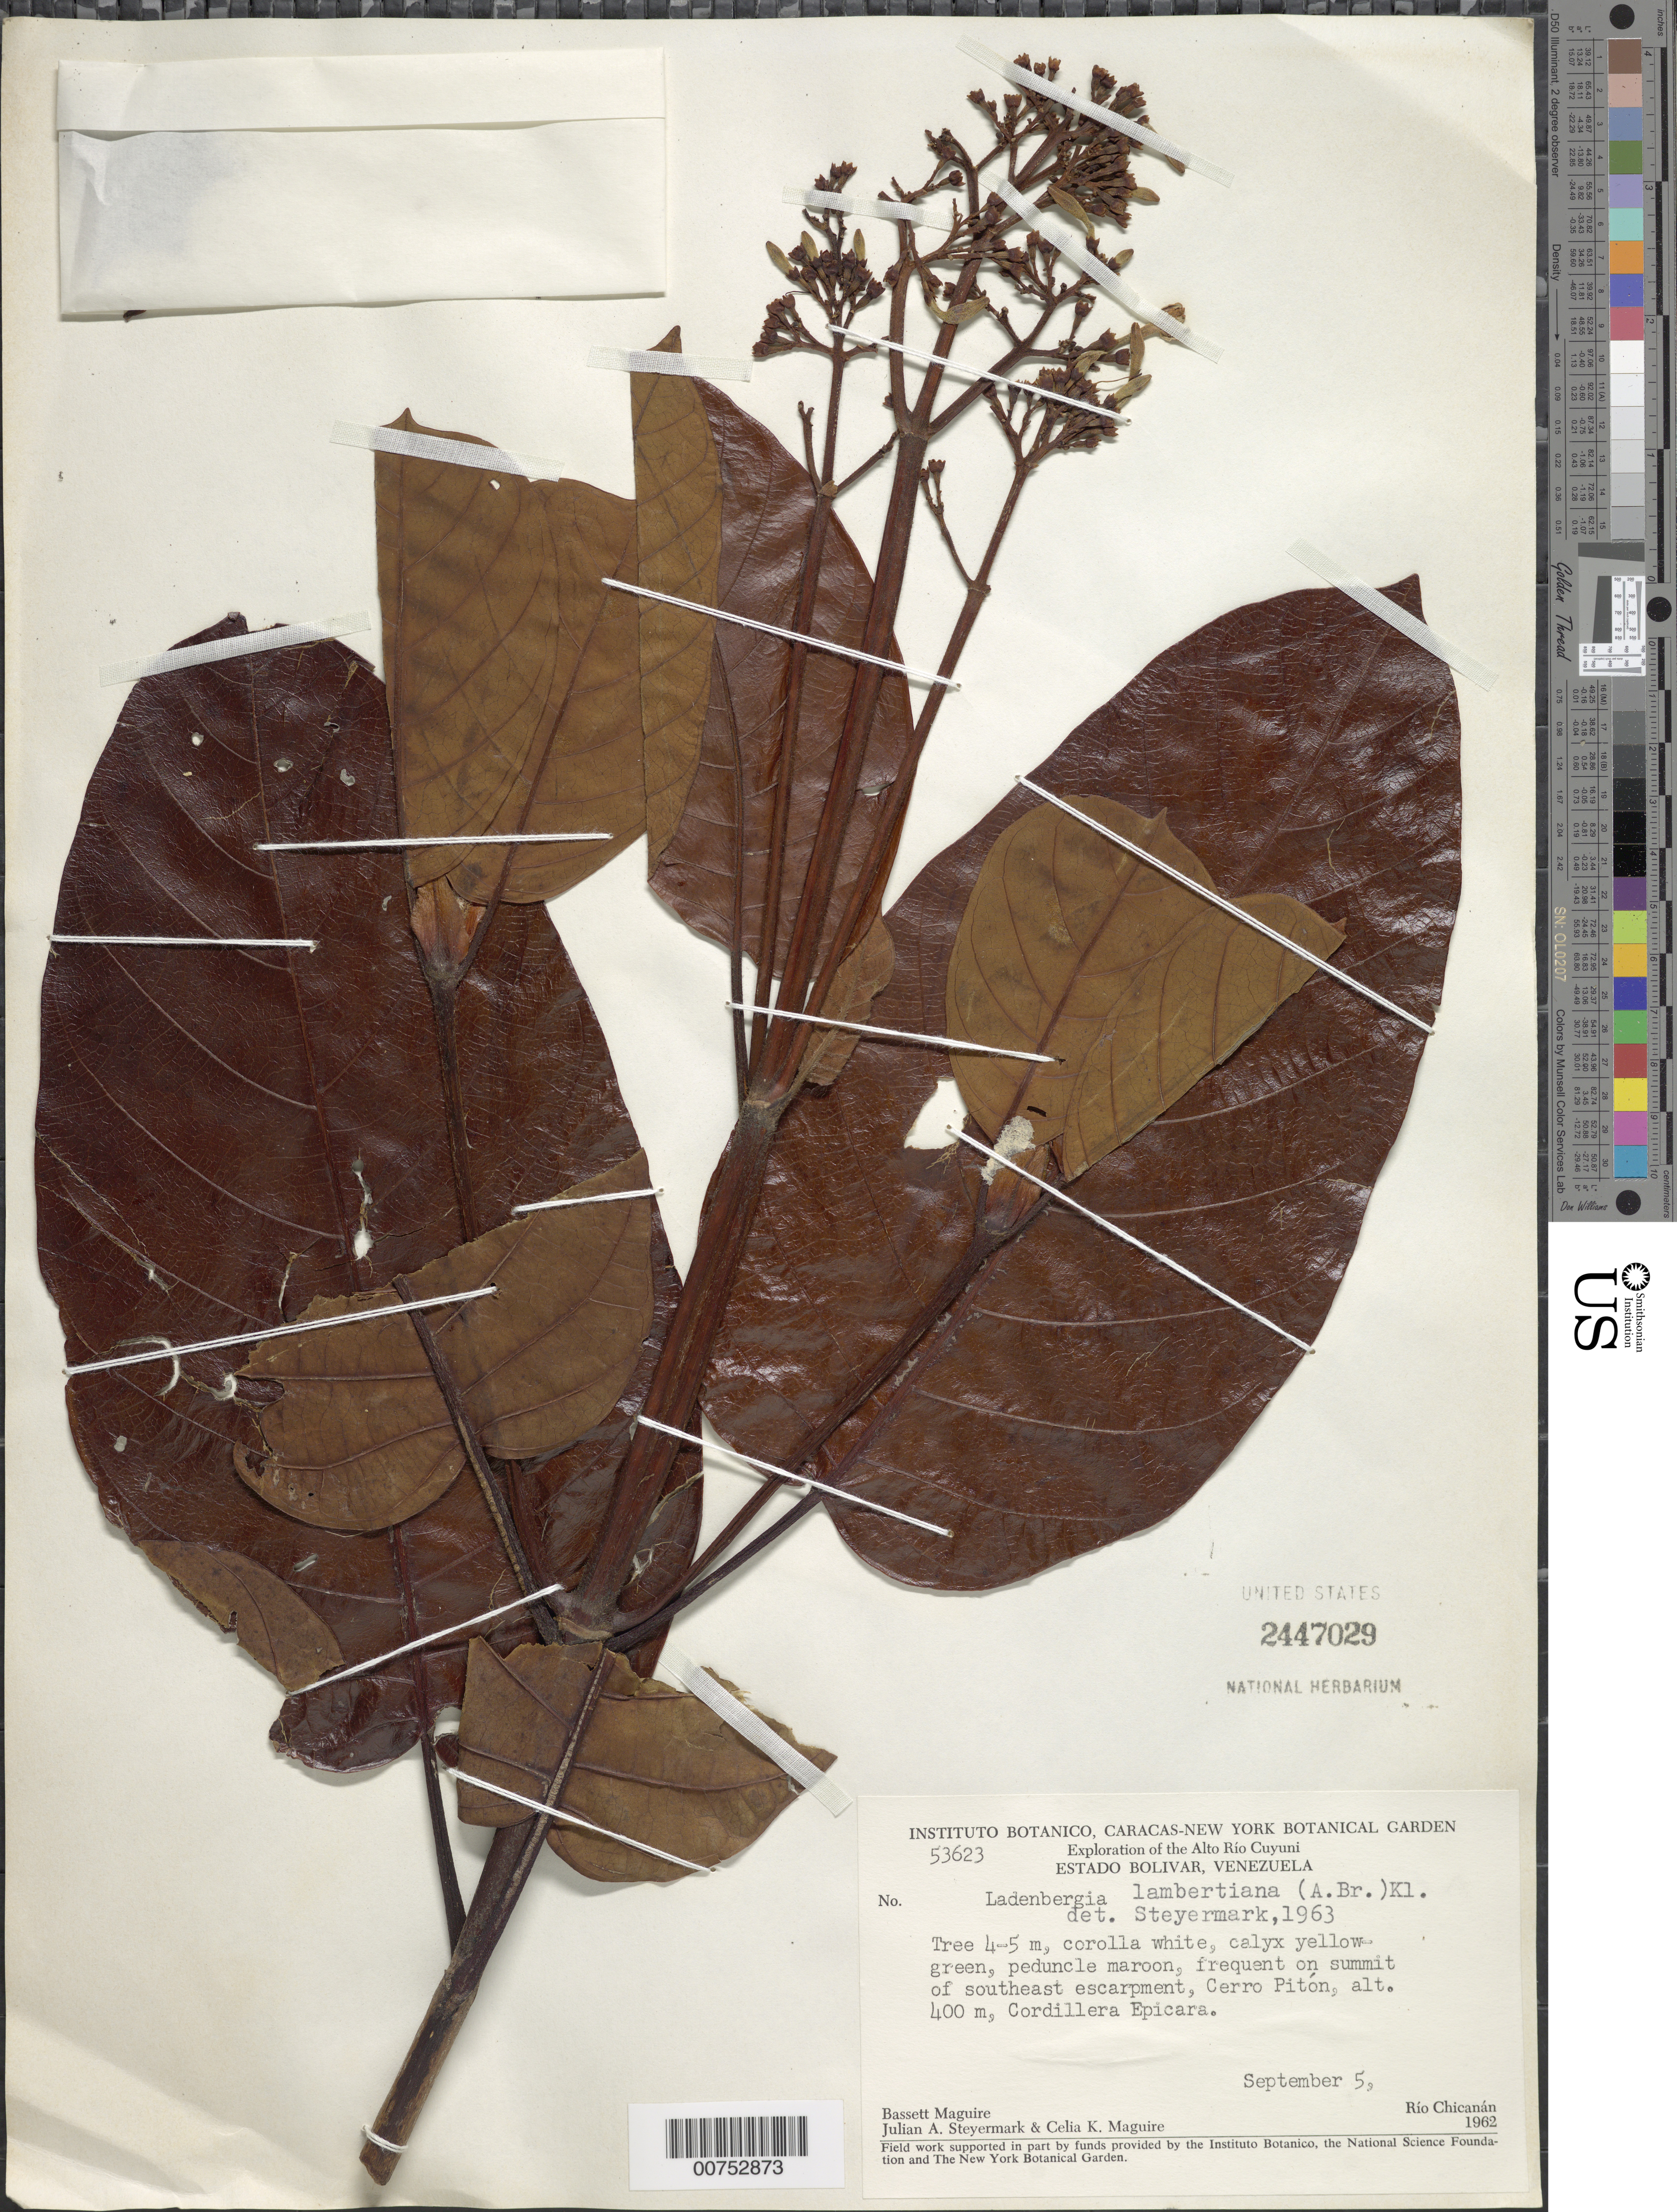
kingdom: Plantae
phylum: Tracheophyta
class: Magnoliopsida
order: Gentianales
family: Rubiaceae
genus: Ladenbergia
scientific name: Ladenbergia lambertiana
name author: (A. Braun ex Mart.) Klotzsch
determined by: Steyermark, Julian A., (VEN)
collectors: B. Maguire, J. Steyermark & C. K. Maguire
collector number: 53623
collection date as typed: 5-Sep-62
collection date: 1962-09-05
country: Venezuela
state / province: Bolívar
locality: Alto Río Cuyuni, Quebrada Tasita, SE end of Cerro Piton, Cordillera Epicara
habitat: Summit of southeast escarpment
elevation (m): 400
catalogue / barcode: US 2447029